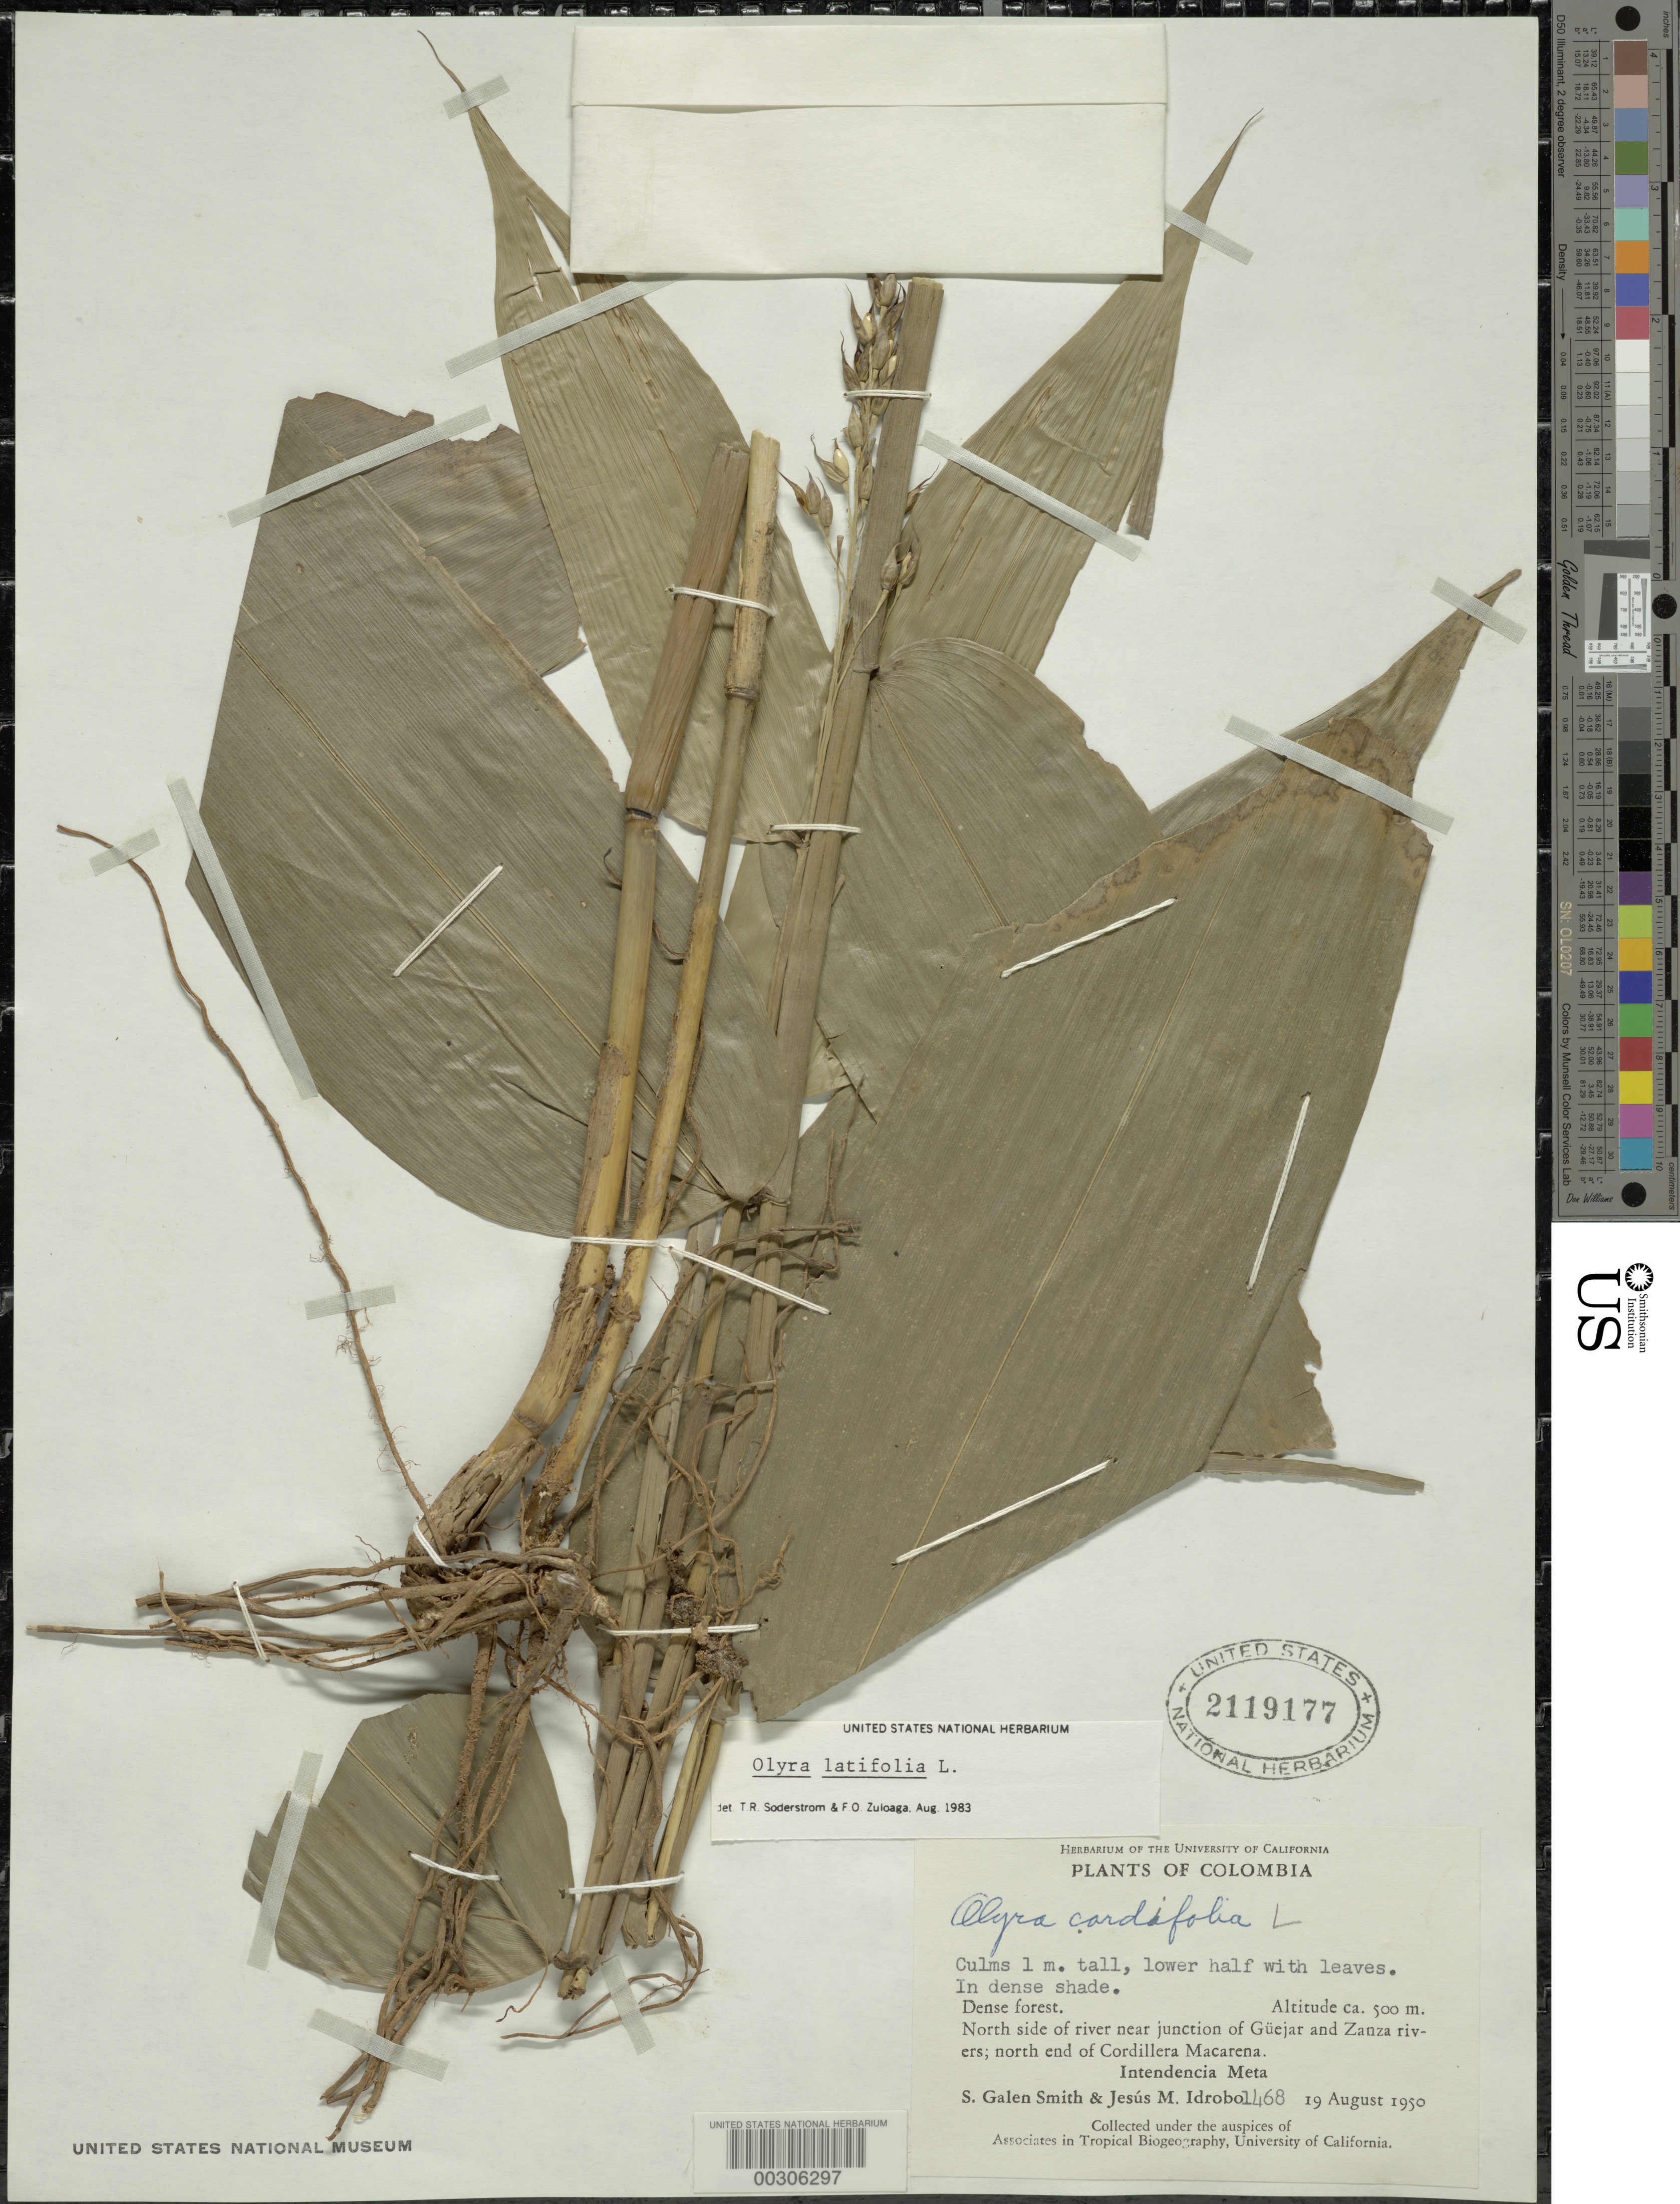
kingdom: Plantae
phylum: Tracheophyta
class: Liliopsida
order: Poales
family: Poaceae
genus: Olyra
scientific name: Olyra latifolia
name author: L.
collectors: S. G. Smith & J. M. Idrobo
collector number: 1468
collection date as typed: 19 Aug 1950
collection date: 1950-08-19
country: Colombia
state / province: Meta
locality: Guejar and Zanza Rivers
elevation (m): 300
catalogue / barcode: US 2119177